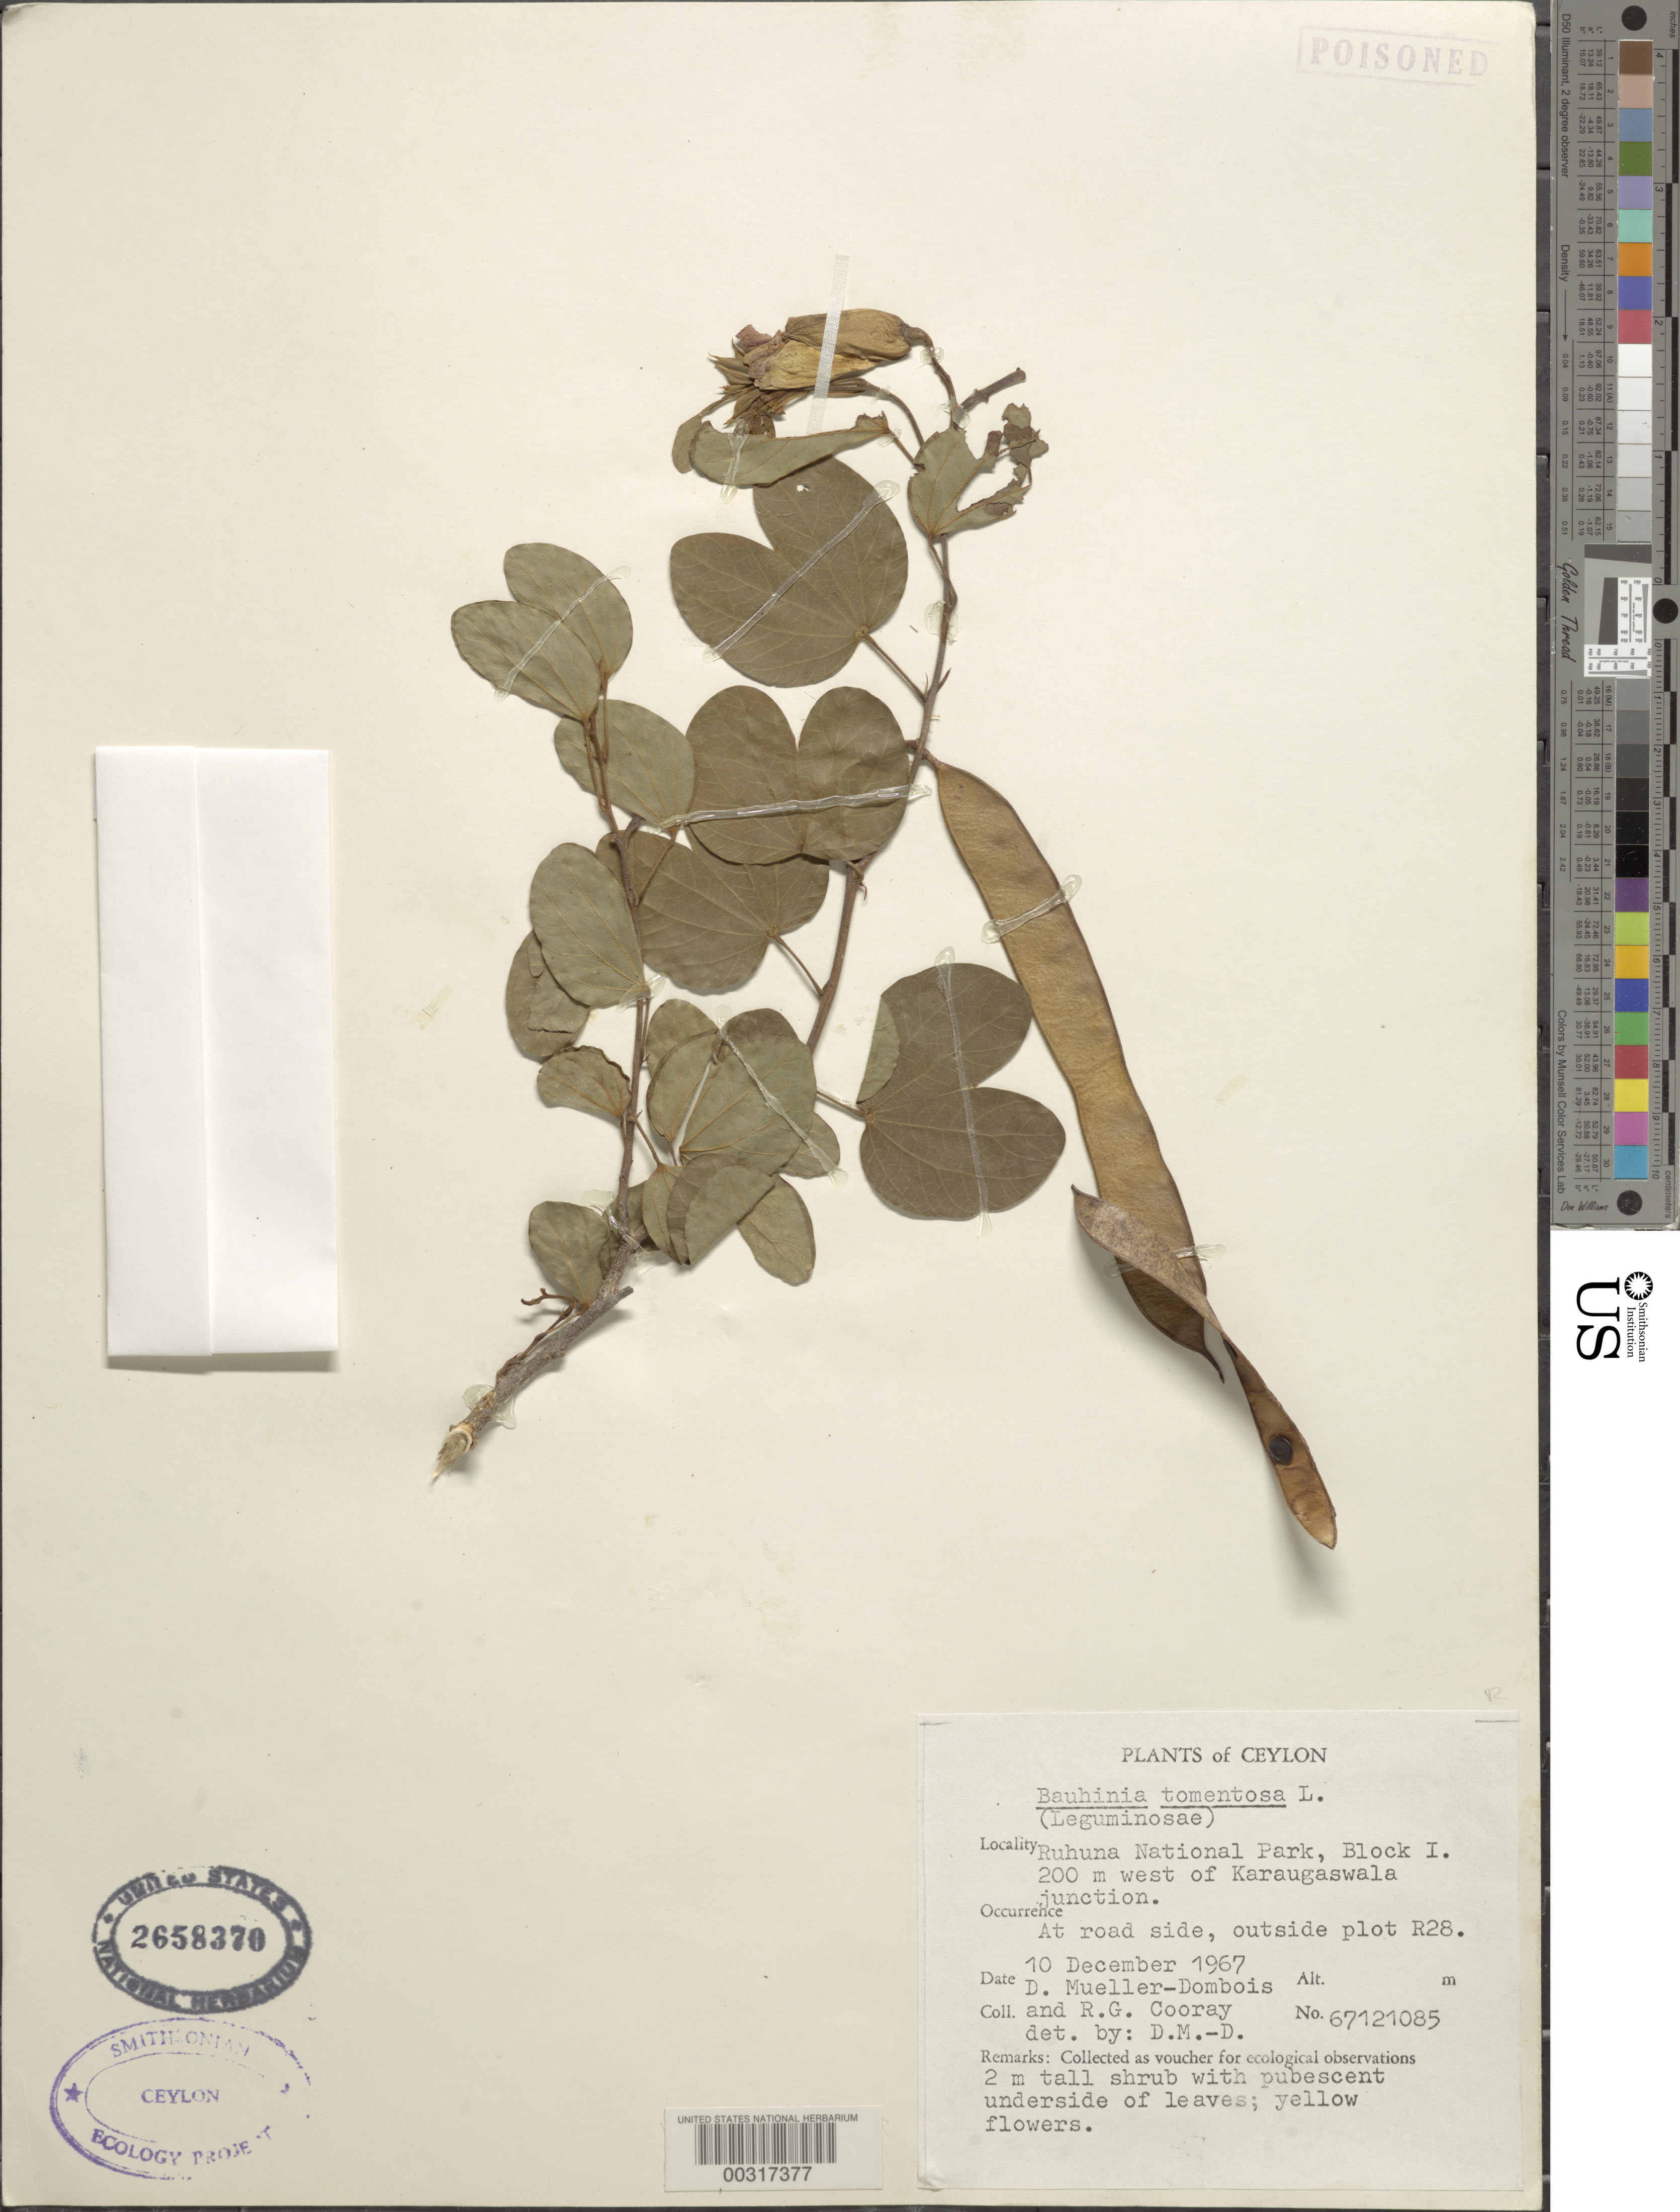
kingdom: Plantae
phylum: Tracheophyta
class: Magnoliopsida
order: Fabales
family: Fabaceae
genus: Bauhinia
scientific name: Bauhinia tomentosa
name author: L.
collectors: D. Mueller-Dombois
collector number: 67121085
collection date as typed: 10 Dec 1967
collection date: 1967-12-10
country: Sri Lanka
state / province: Southern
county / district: Hambantota Dist.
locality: Ruhuna national park, block i; 200m w of karaugaswala junction, outside plot r28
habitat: At road side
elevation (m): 5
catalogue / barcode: US 2658370